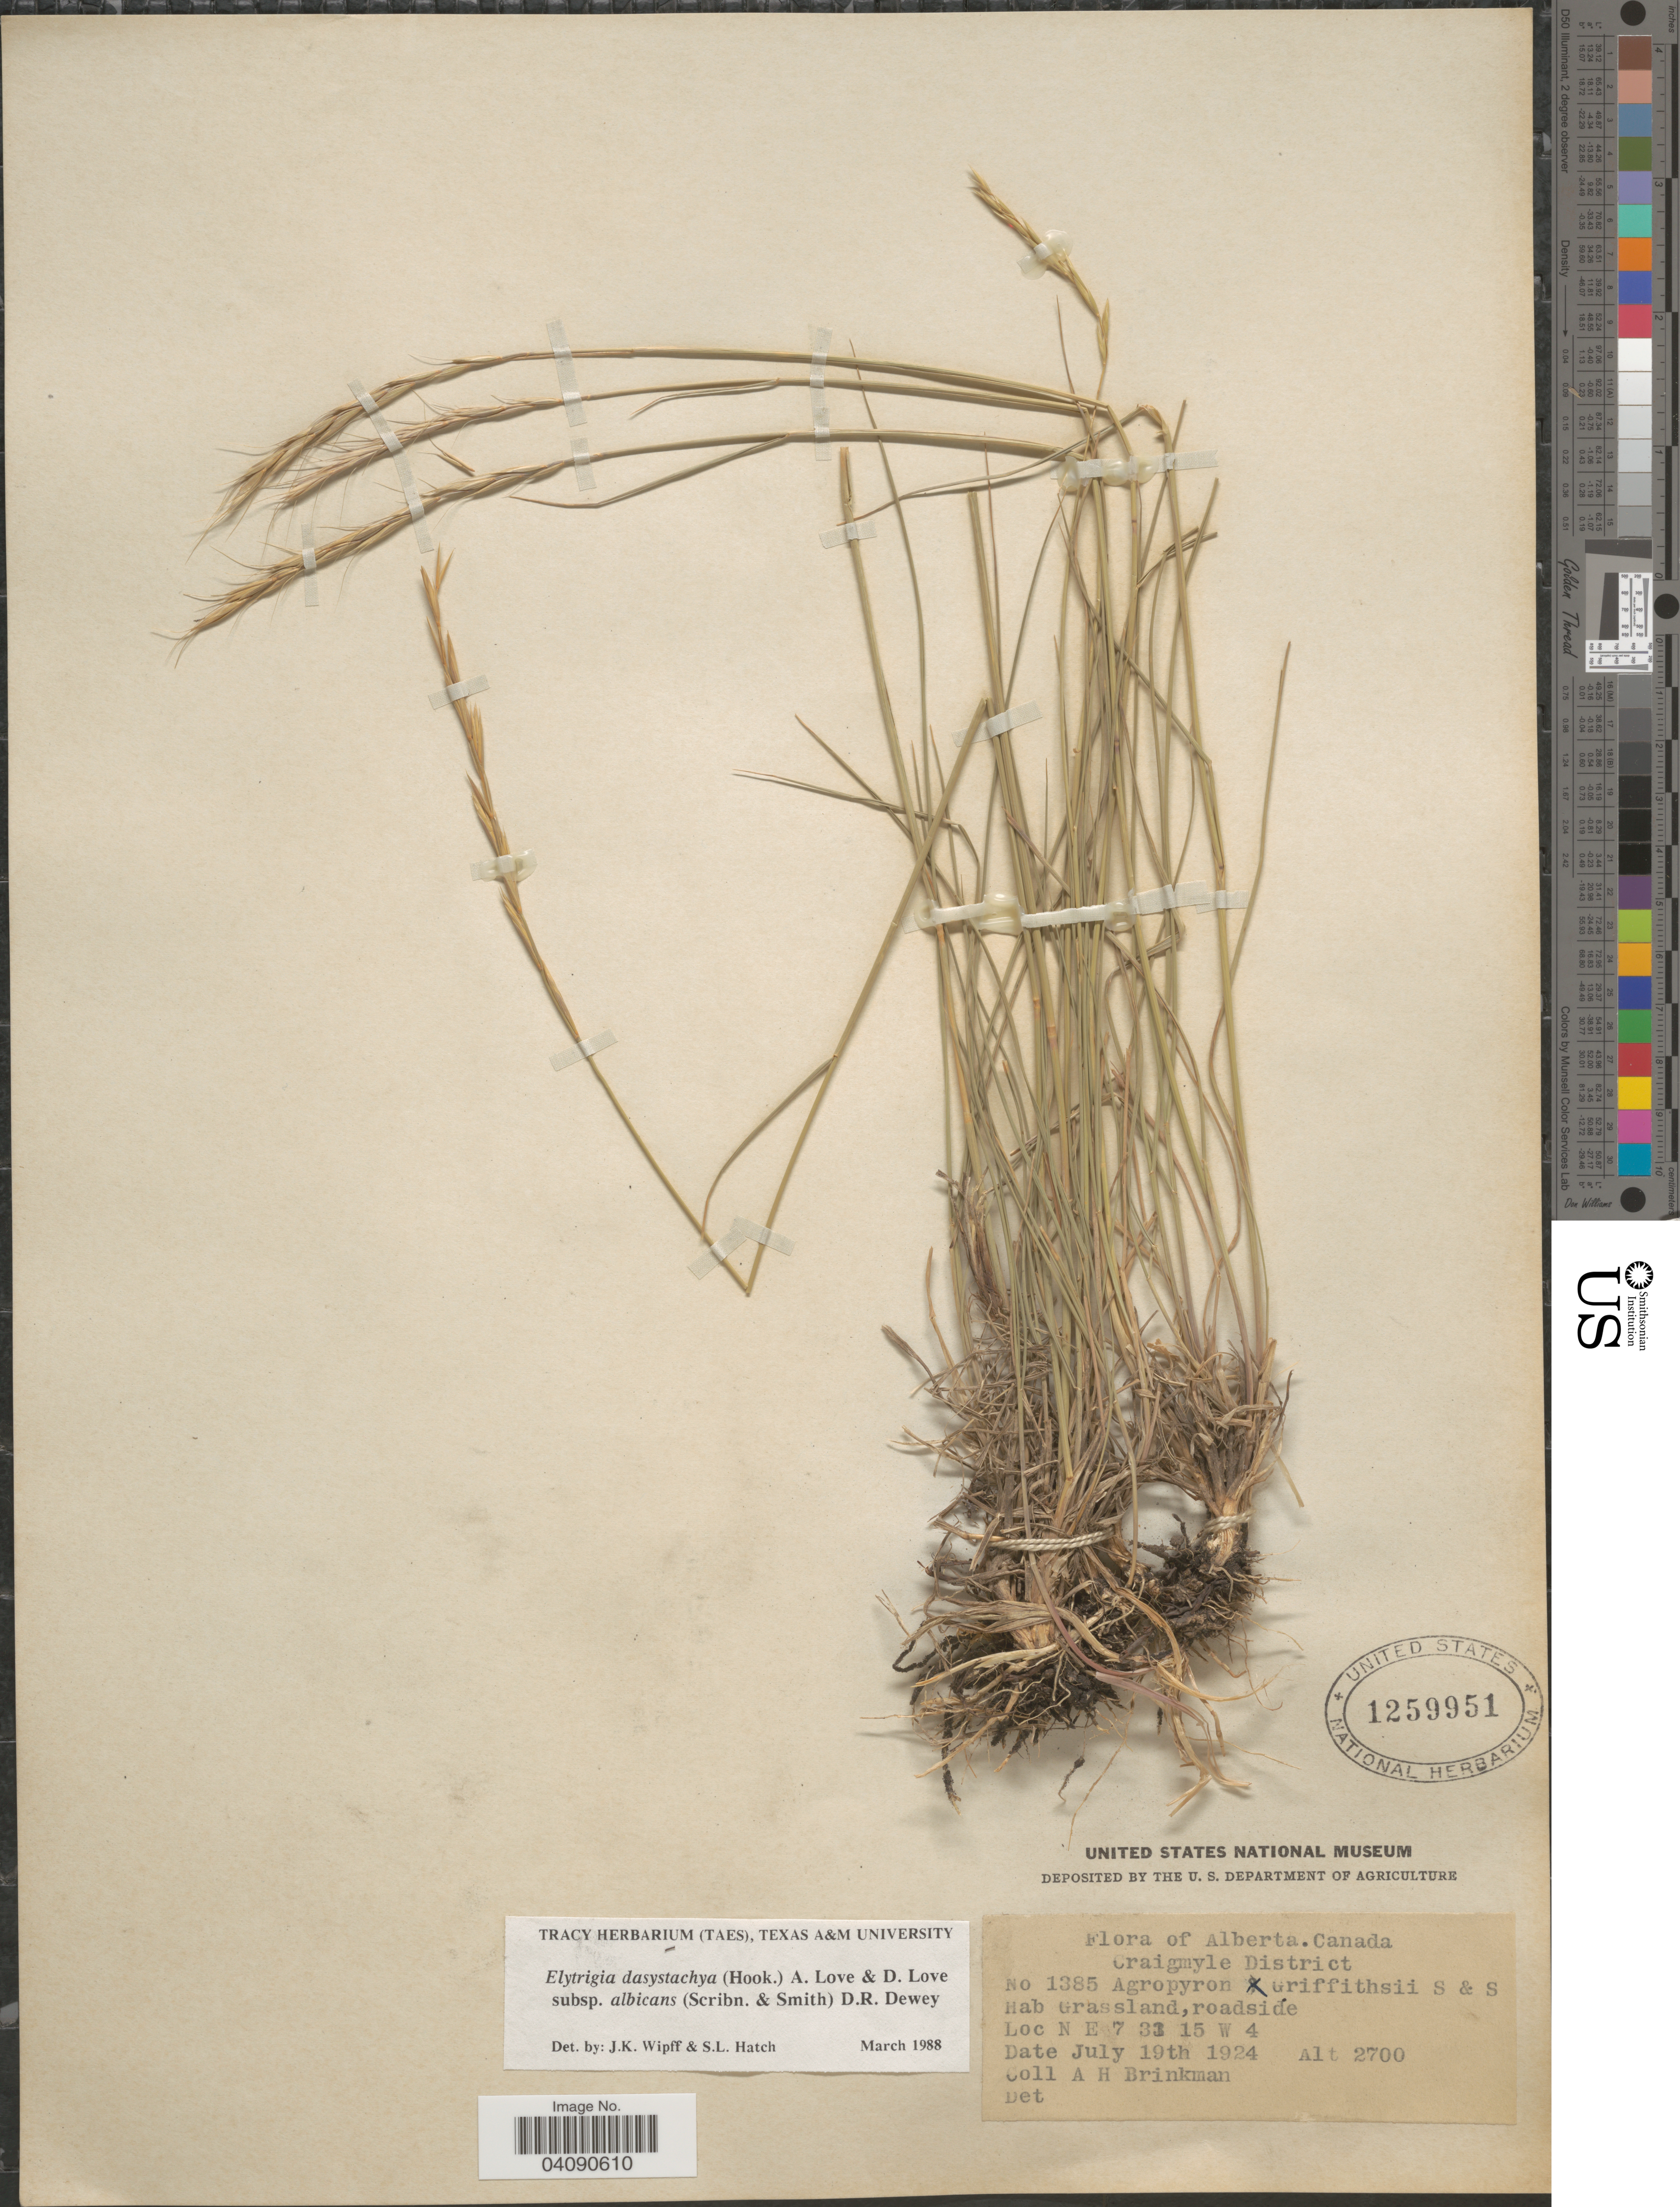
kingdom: Plantae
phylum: Tracheophyta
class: Liliopsida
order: Poales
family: Poaceae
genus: Elymus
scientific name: Elymus albicans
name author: (Scribn. & J.G. Sm.) Á. Löve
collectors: A. Brinkman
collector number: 1385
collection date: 1924-07-19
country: Canada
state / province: Alberta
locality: Craigmyle District. N E 7 33 15 W 4.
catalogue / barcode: US 1259951